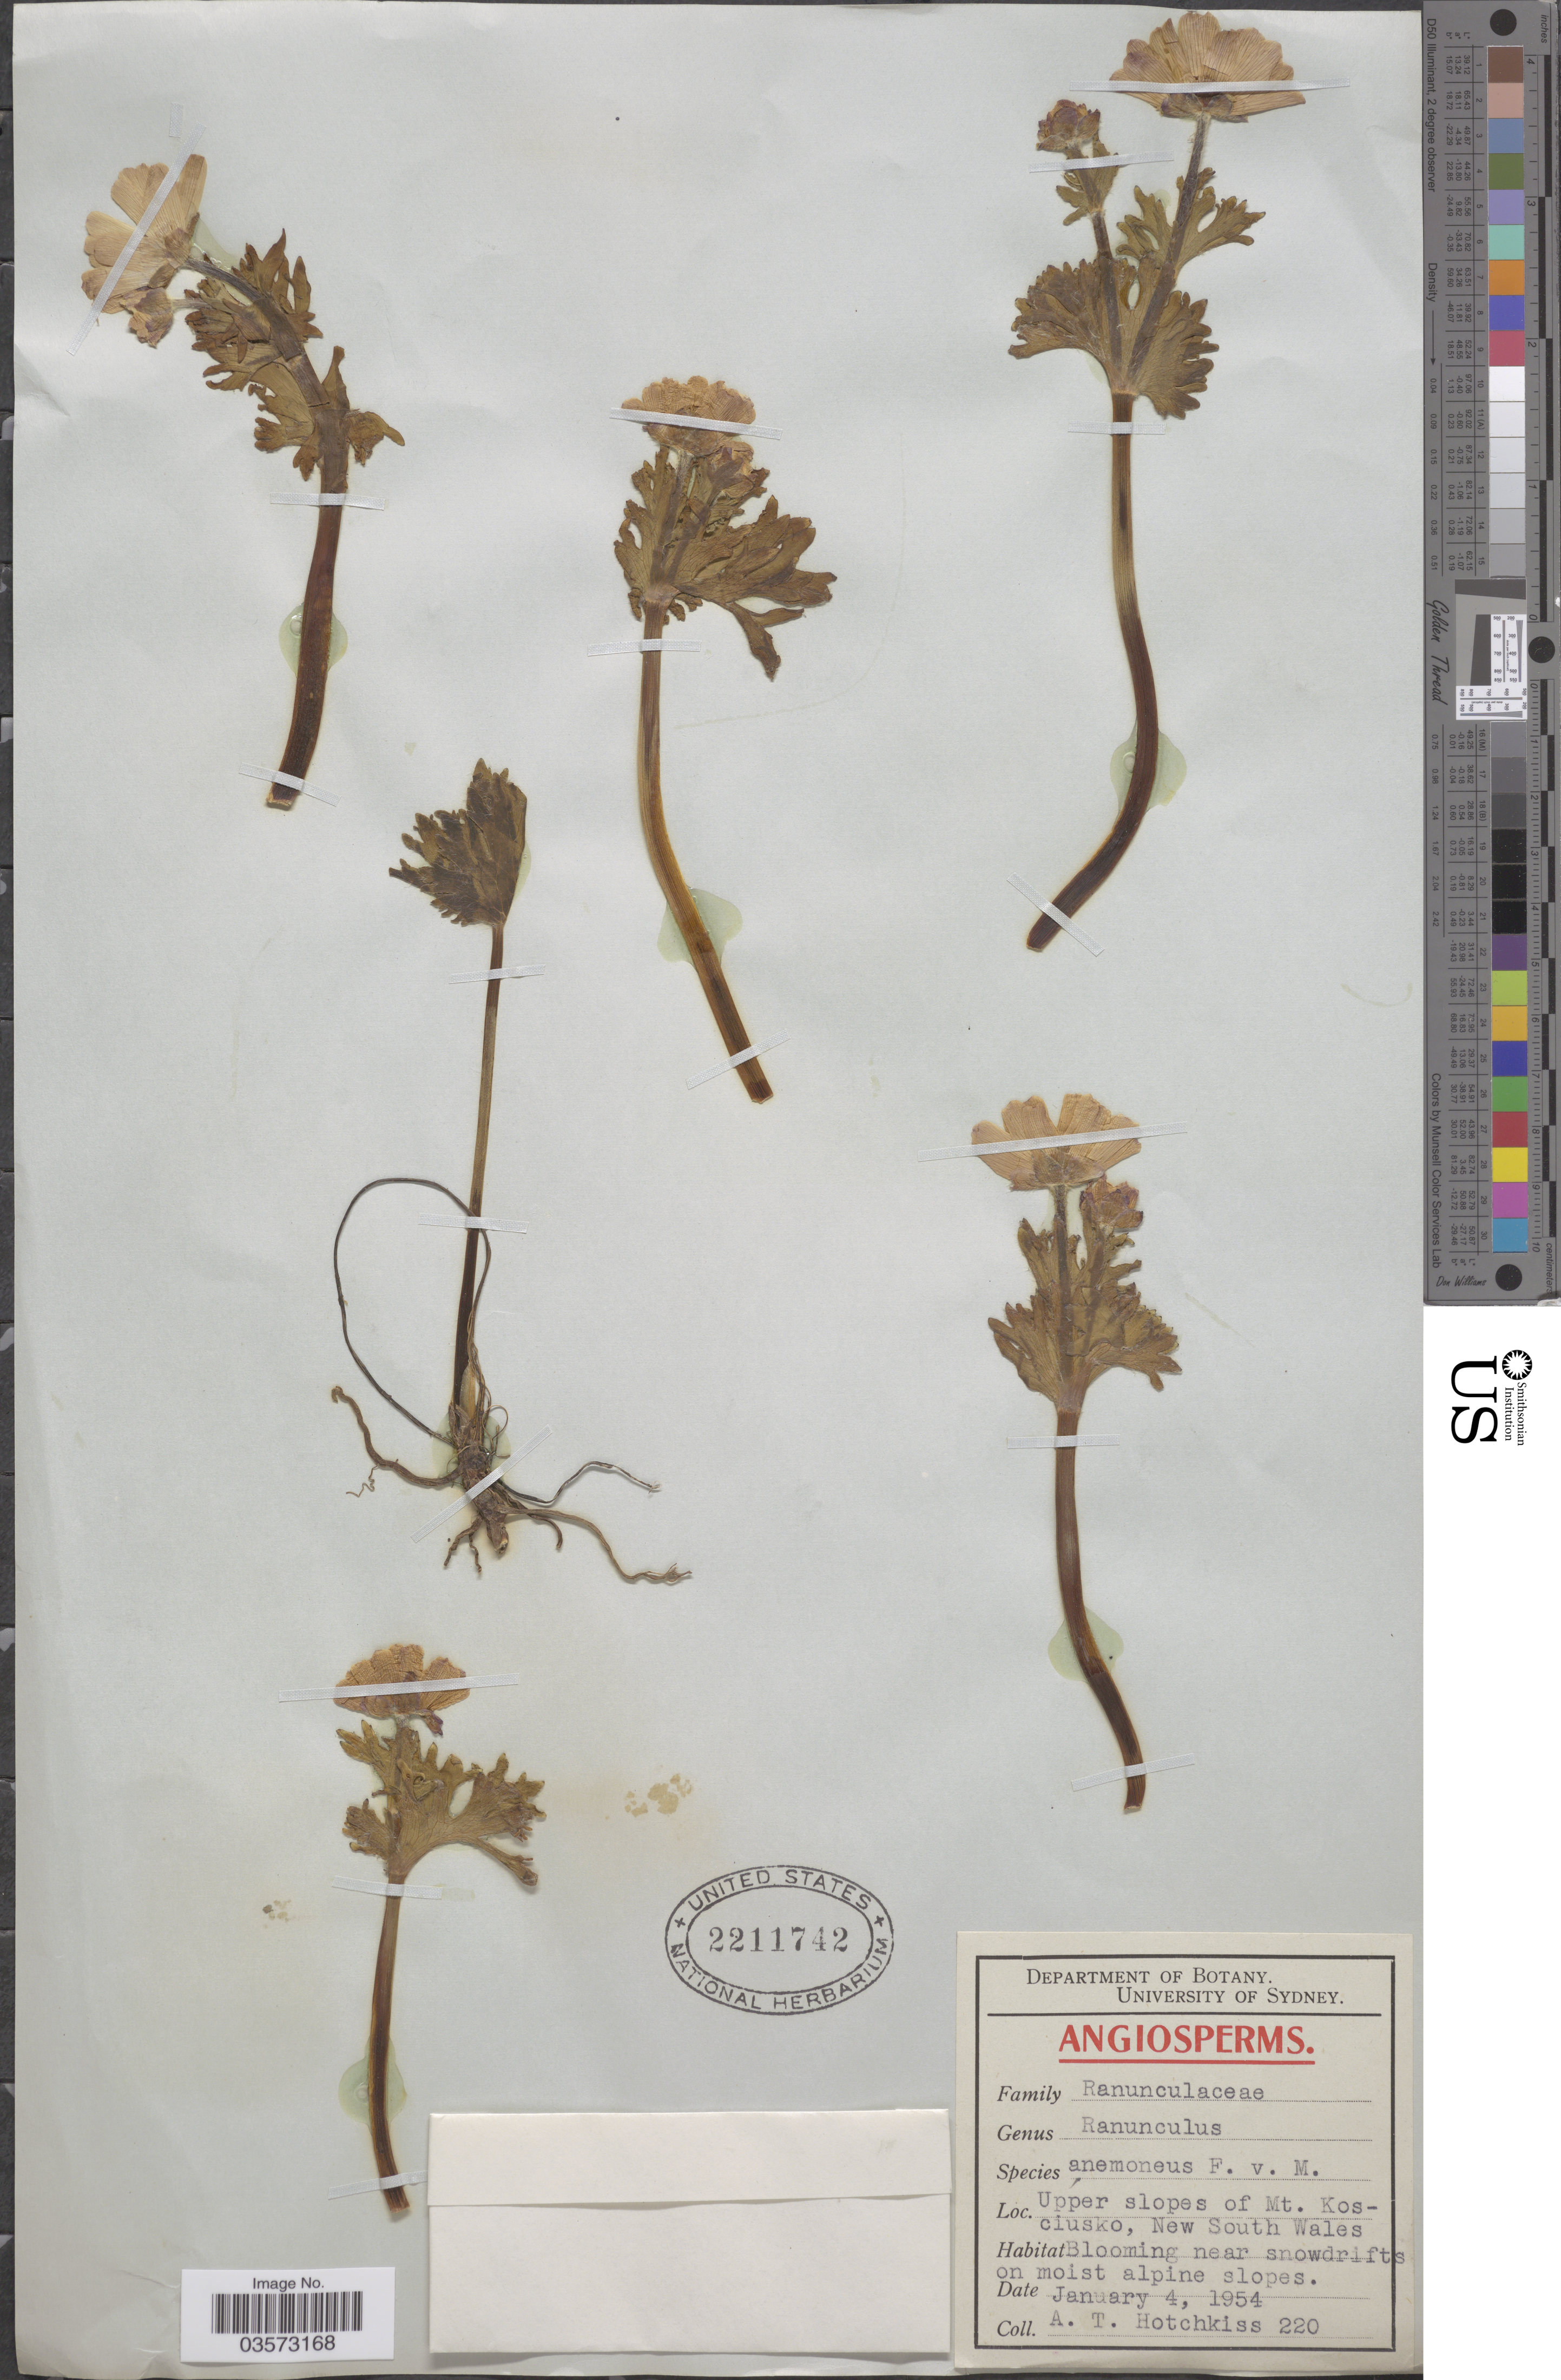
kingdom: Plantae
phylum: Tracheophyta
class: Magnoliopsida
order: Ranunculales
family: Ranunculaceae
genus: Ranunculus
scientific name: Ranunculus anemoneus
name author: F. Muell.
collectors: A. Hotchkiss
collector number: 220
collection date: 1954-01-04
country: Australia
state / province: New South Wales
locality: Upper slopes of Mt. Kosciusko.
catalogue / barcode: US 2211742